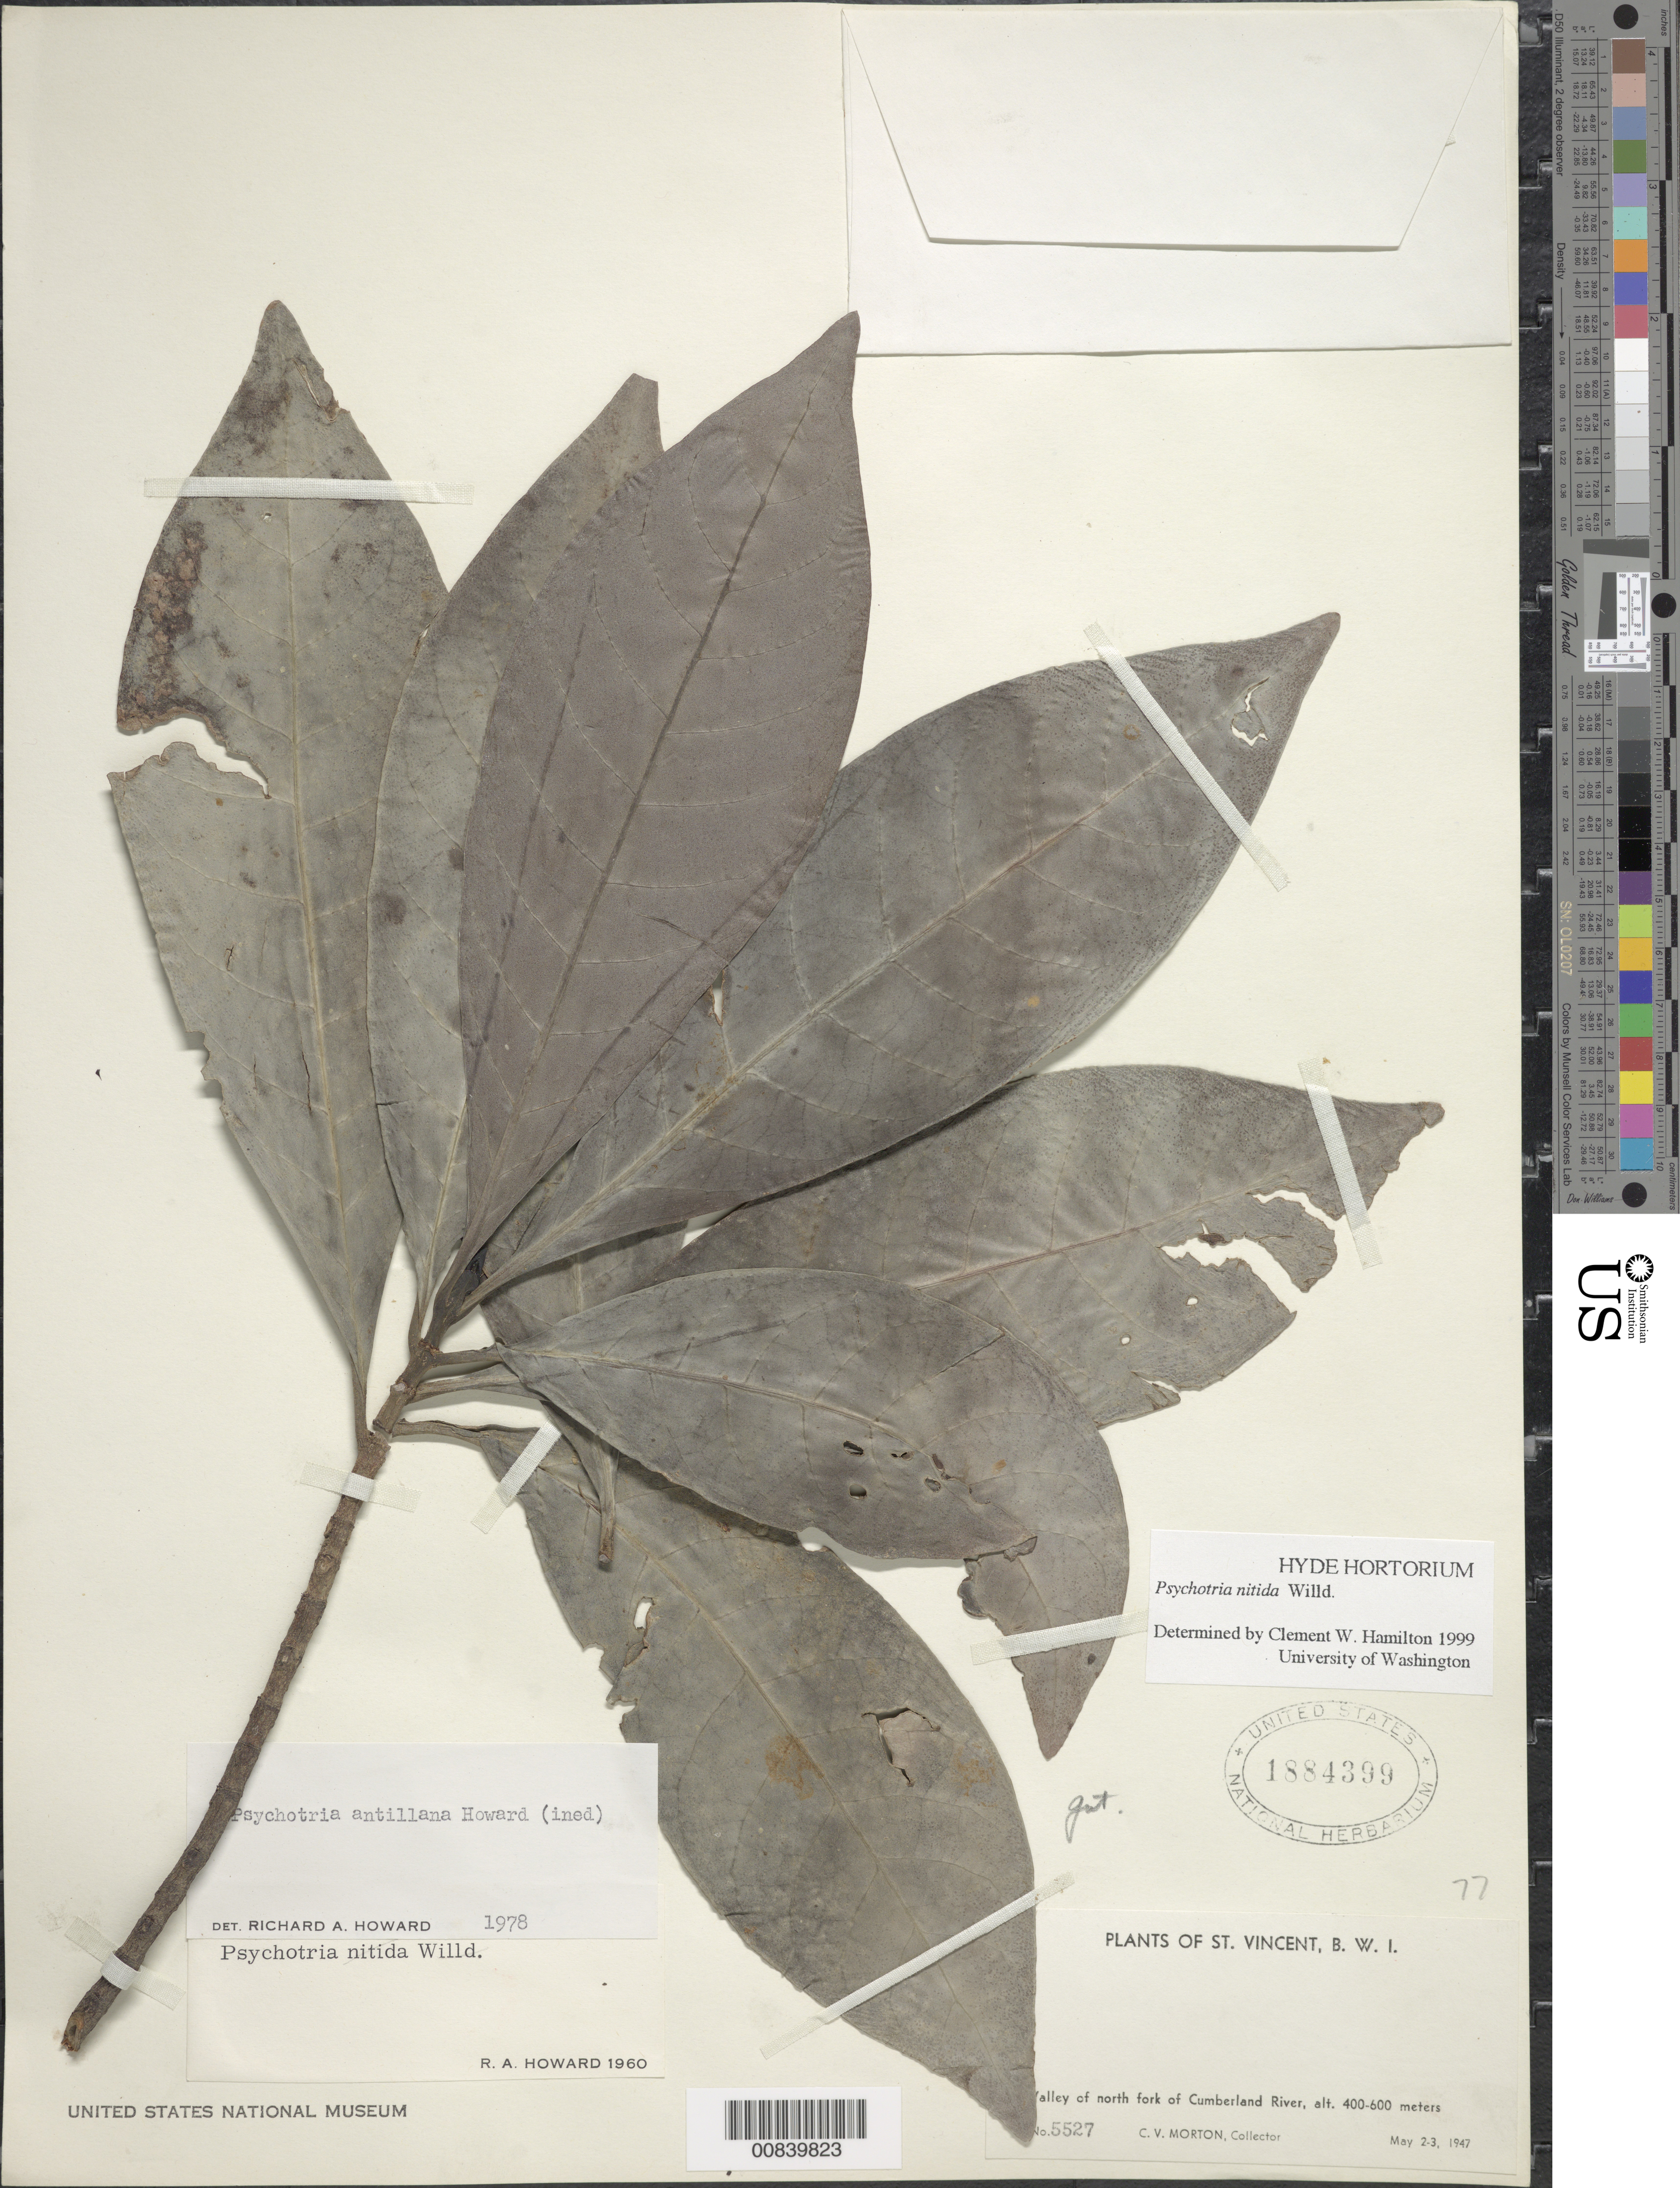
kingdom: Plantae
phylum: Tracheophyta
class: Magnoliopsida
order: Gentianales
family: Rubiaceae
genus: Psychotria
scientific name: Psychotria mapourioides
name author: DC.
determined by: Hamilton, C. W.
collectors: C. V. Morton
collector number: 5527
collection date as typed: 02 May 1947 to 03 May 1947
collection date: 1947-05-02/1947-05-03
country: St. Vincent - Grenadines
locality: Valley of north fork of Cumberland River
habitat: River valley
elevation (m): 400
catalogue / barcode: US 1884399